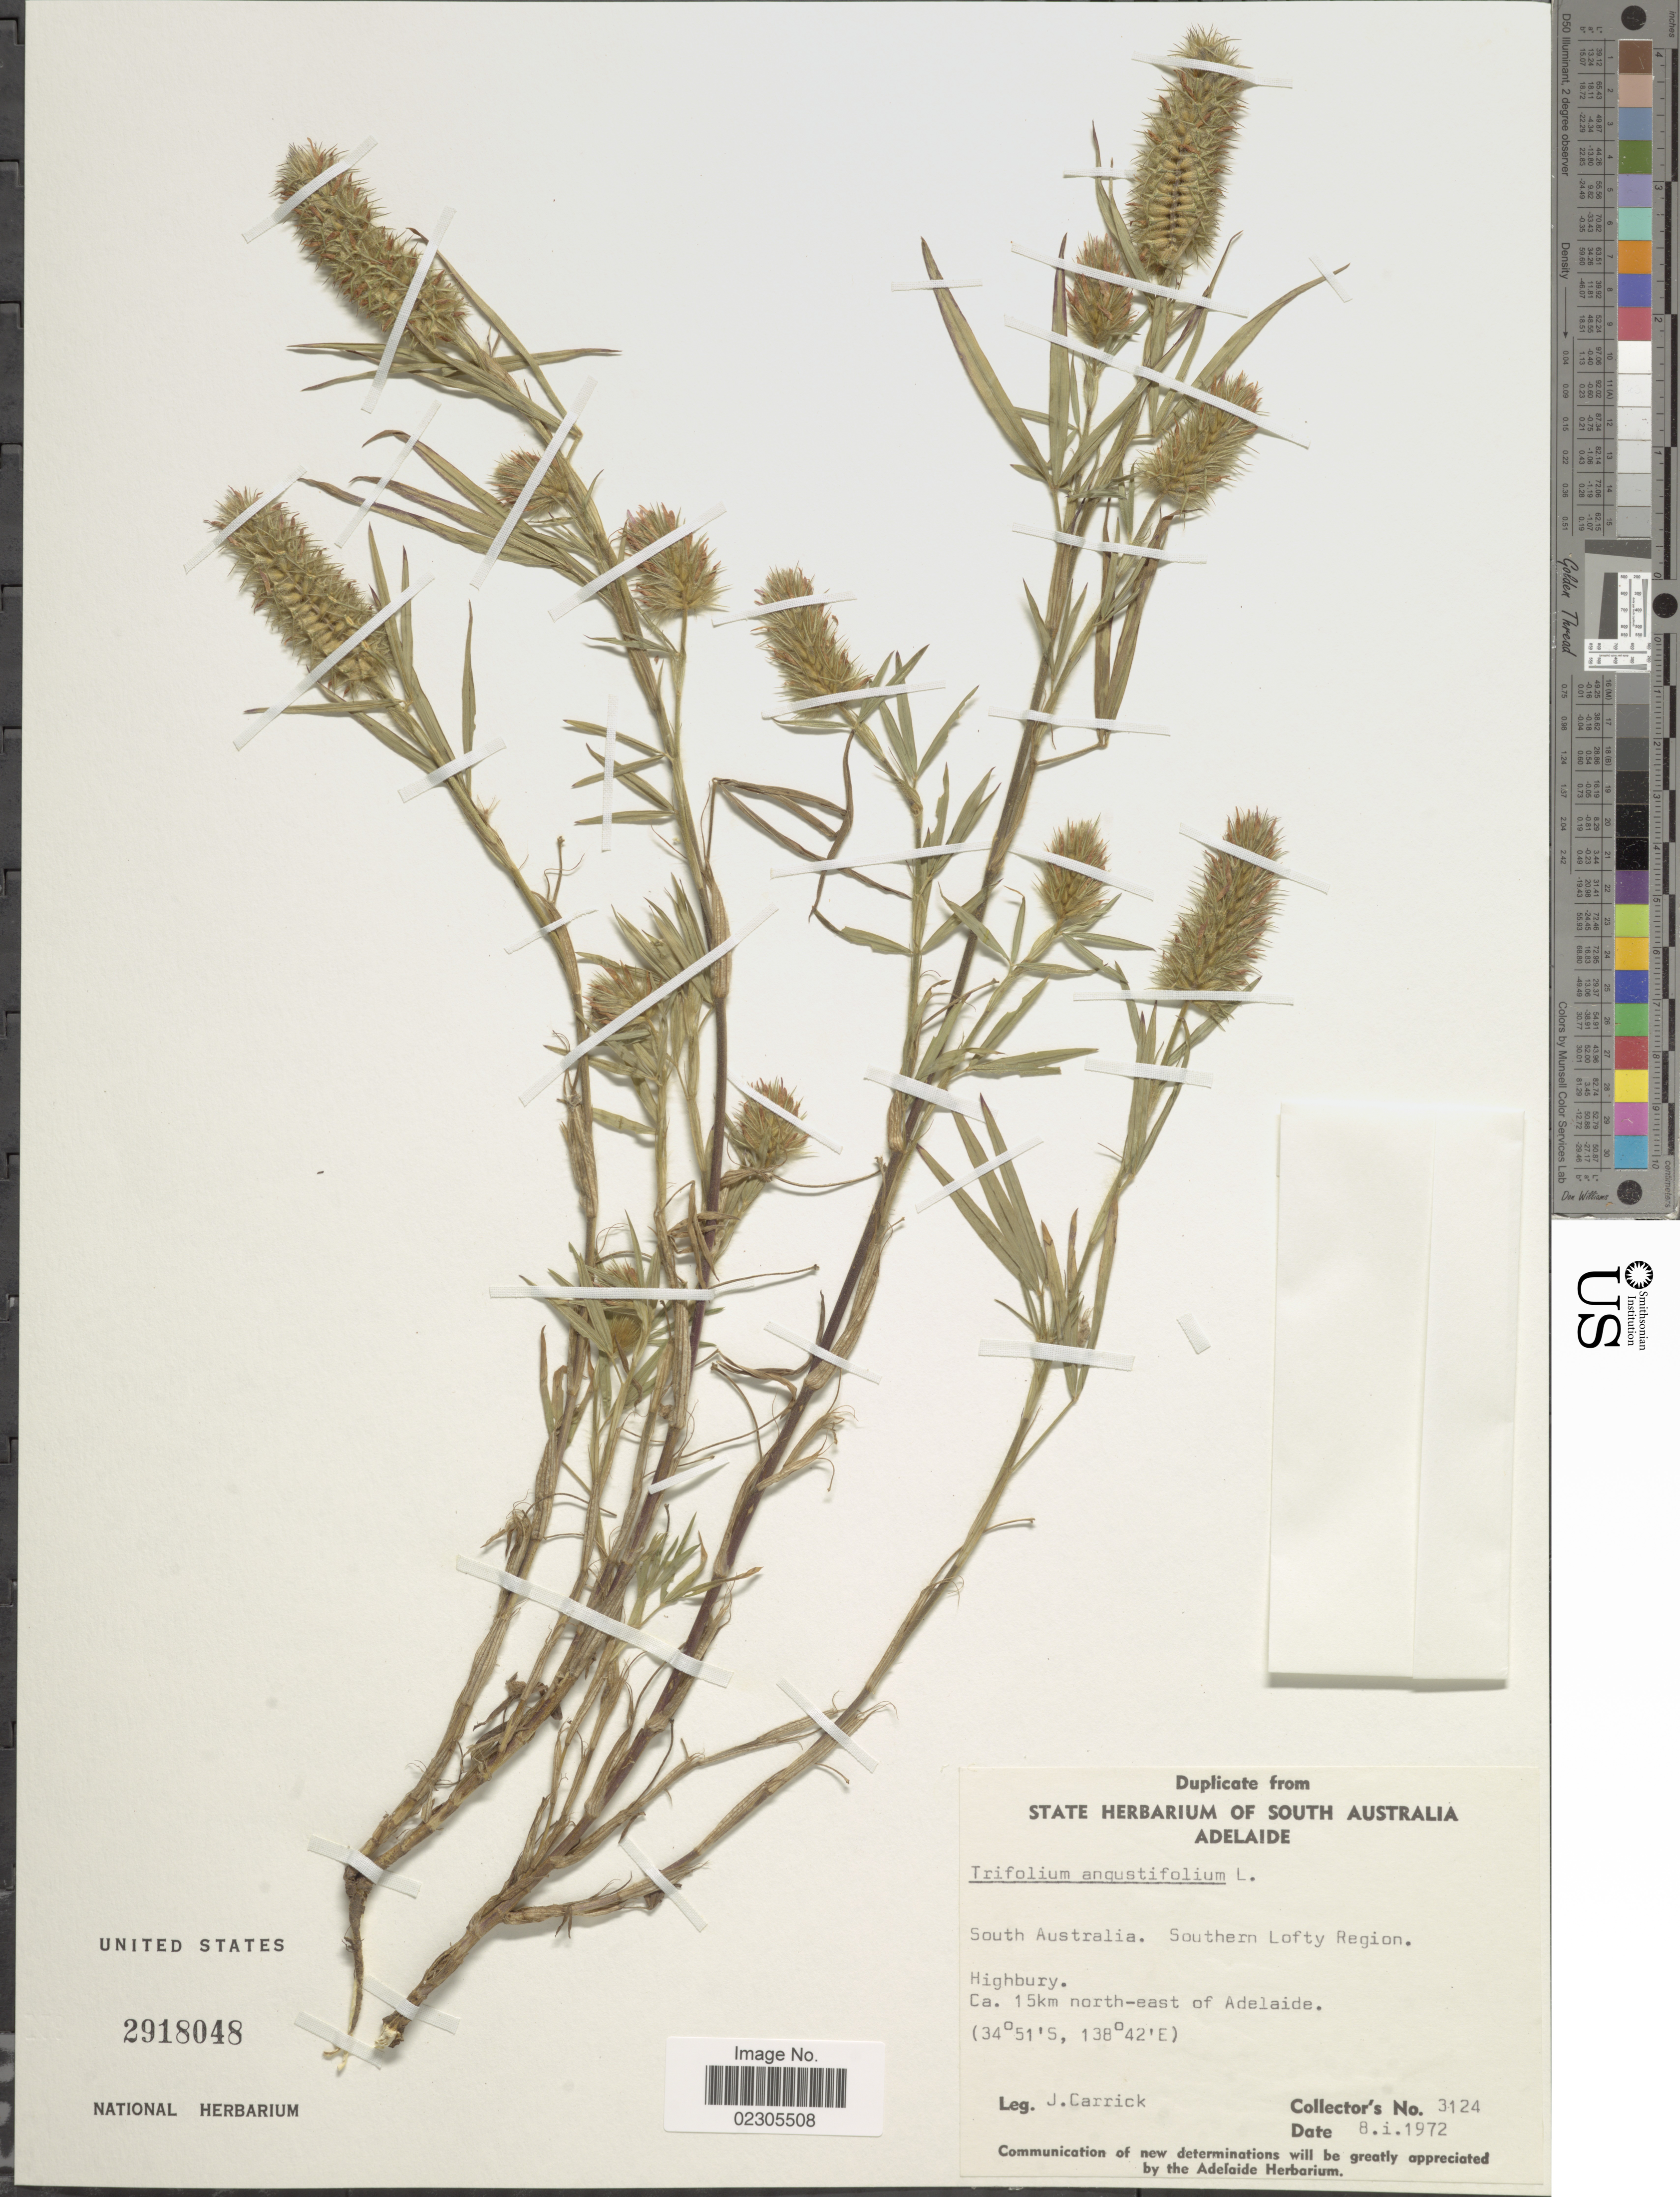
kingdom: Plantae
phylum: Tracheophyta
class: Magnoliopsida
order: Fabales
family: Fabaceae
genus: Trifolium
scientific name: Trifolium angustifolium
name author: L.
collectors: J. Carrick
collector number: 3124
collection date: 1972-01-08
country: Australia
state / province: South Australia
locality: Southern Lofty Region, Highbury, Ca. 15 km north-east of Adelaide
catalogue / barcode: US 2918048